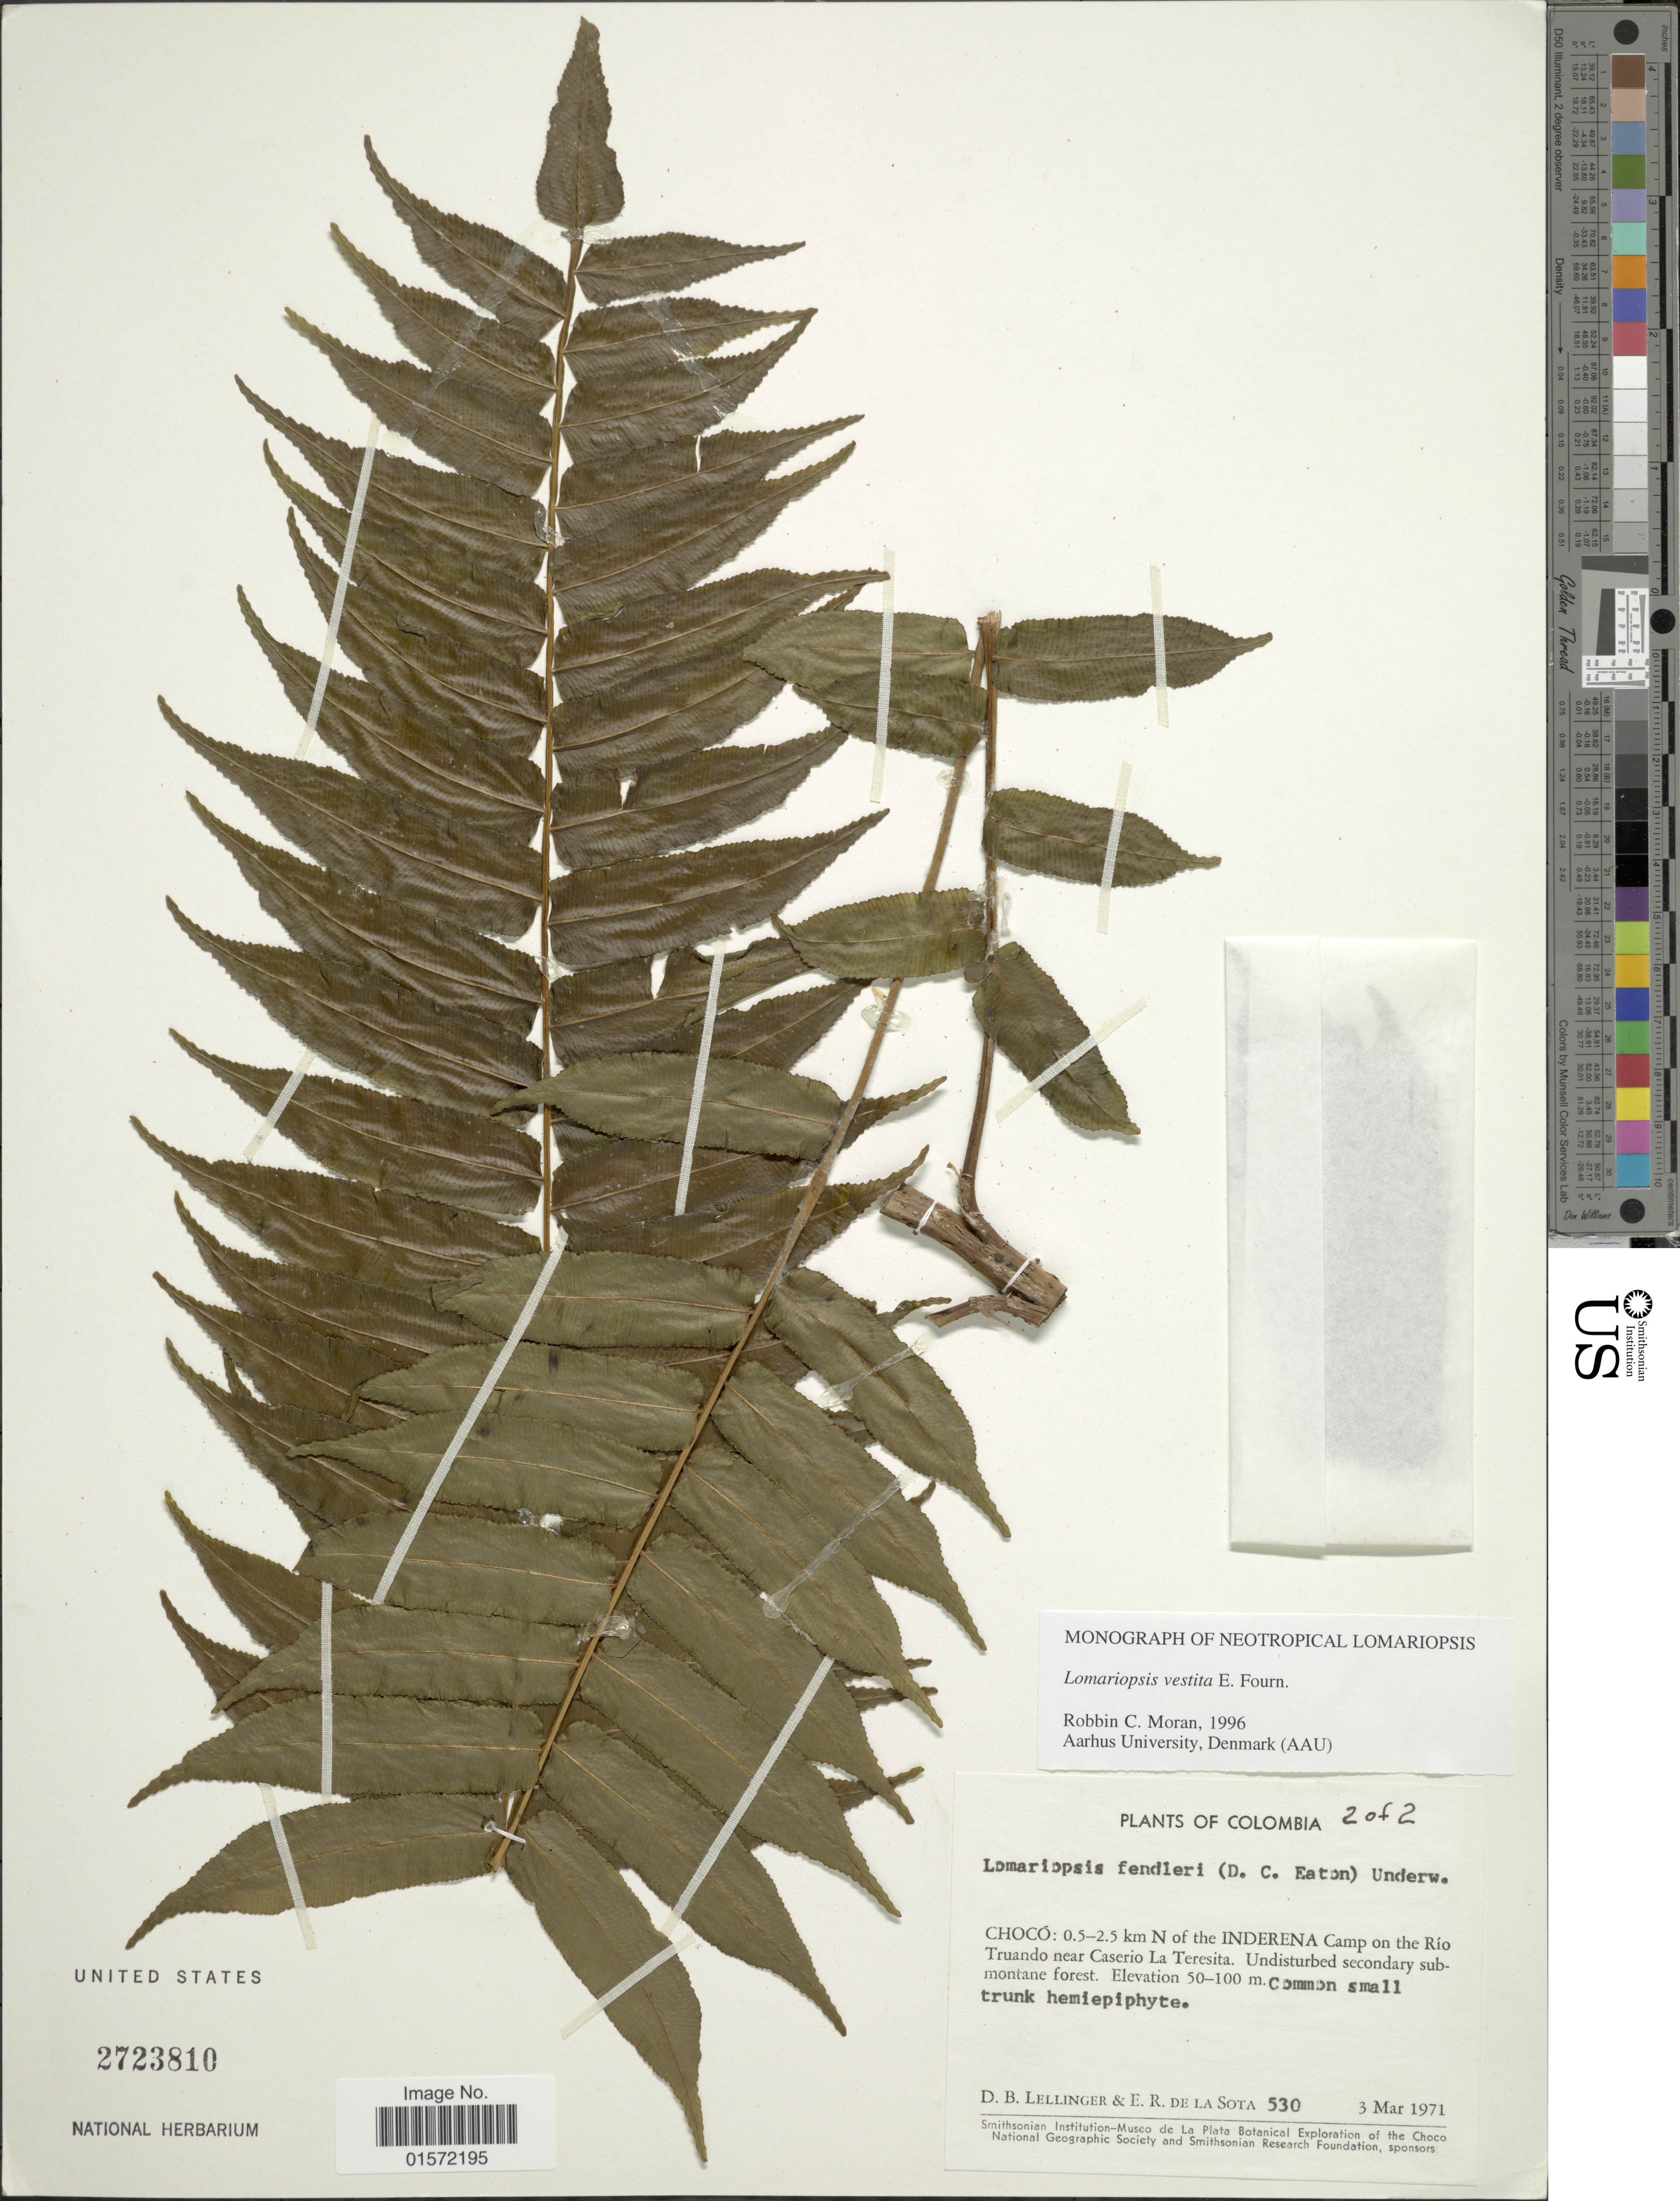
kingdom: Plantae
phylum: Tracheophyta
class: Polypodiopsida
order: Polypodiales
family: Lomariopsidaceae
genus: Lomariopsis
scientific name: Lomariopsis vestita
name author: E. Fourn.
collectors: D. B. Lellinger & E. R. de la Sota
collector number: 530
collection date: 1971-03-03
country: Colombia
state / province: Chocó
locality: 0.5-2.5 km N of the Inderena Camp on the Río Turando near Caserio La Teresita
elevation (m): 50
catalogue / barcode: US 2723810